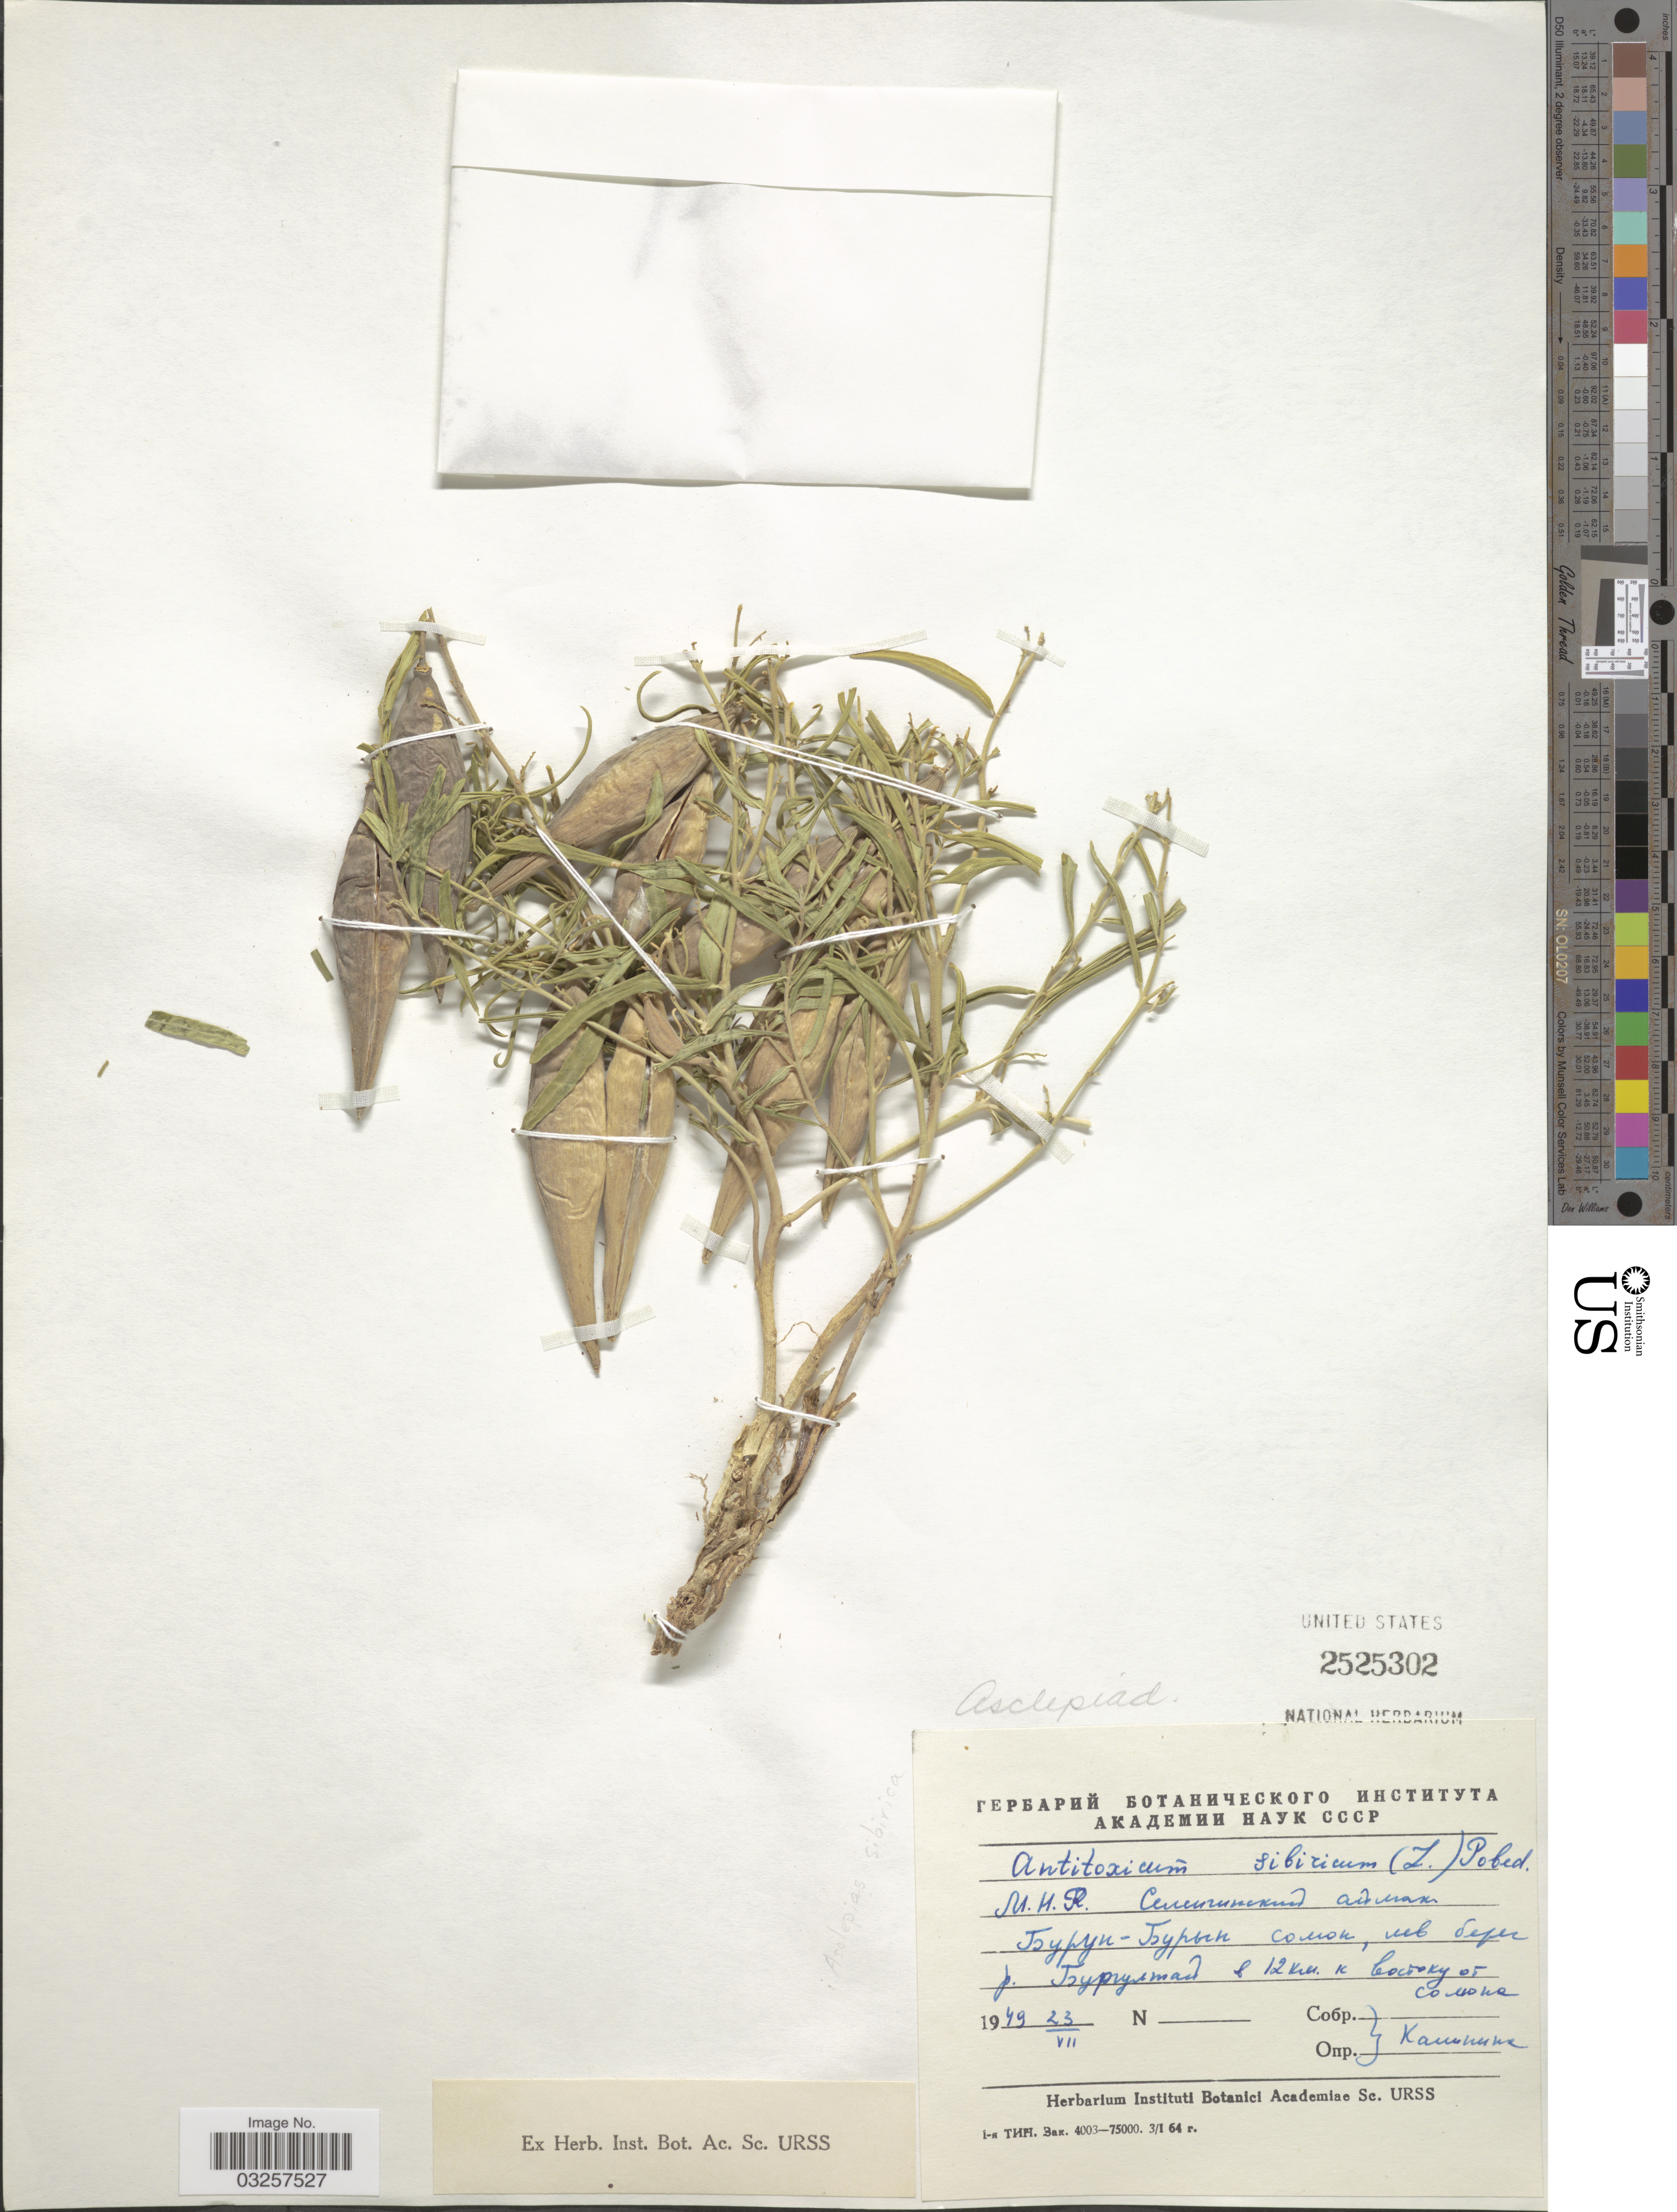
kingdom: Plantae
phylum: Tracheophyta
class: Magnoliopsida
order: Gentianales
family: Apocynaceae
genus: Asclepias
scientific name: Asclepias sibirica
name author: L.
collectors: Kalinina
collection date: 1949-07-23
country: Mongolia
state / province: Selenge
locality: Left shore of Burgaltay, Burun.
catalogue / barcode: US 2525302